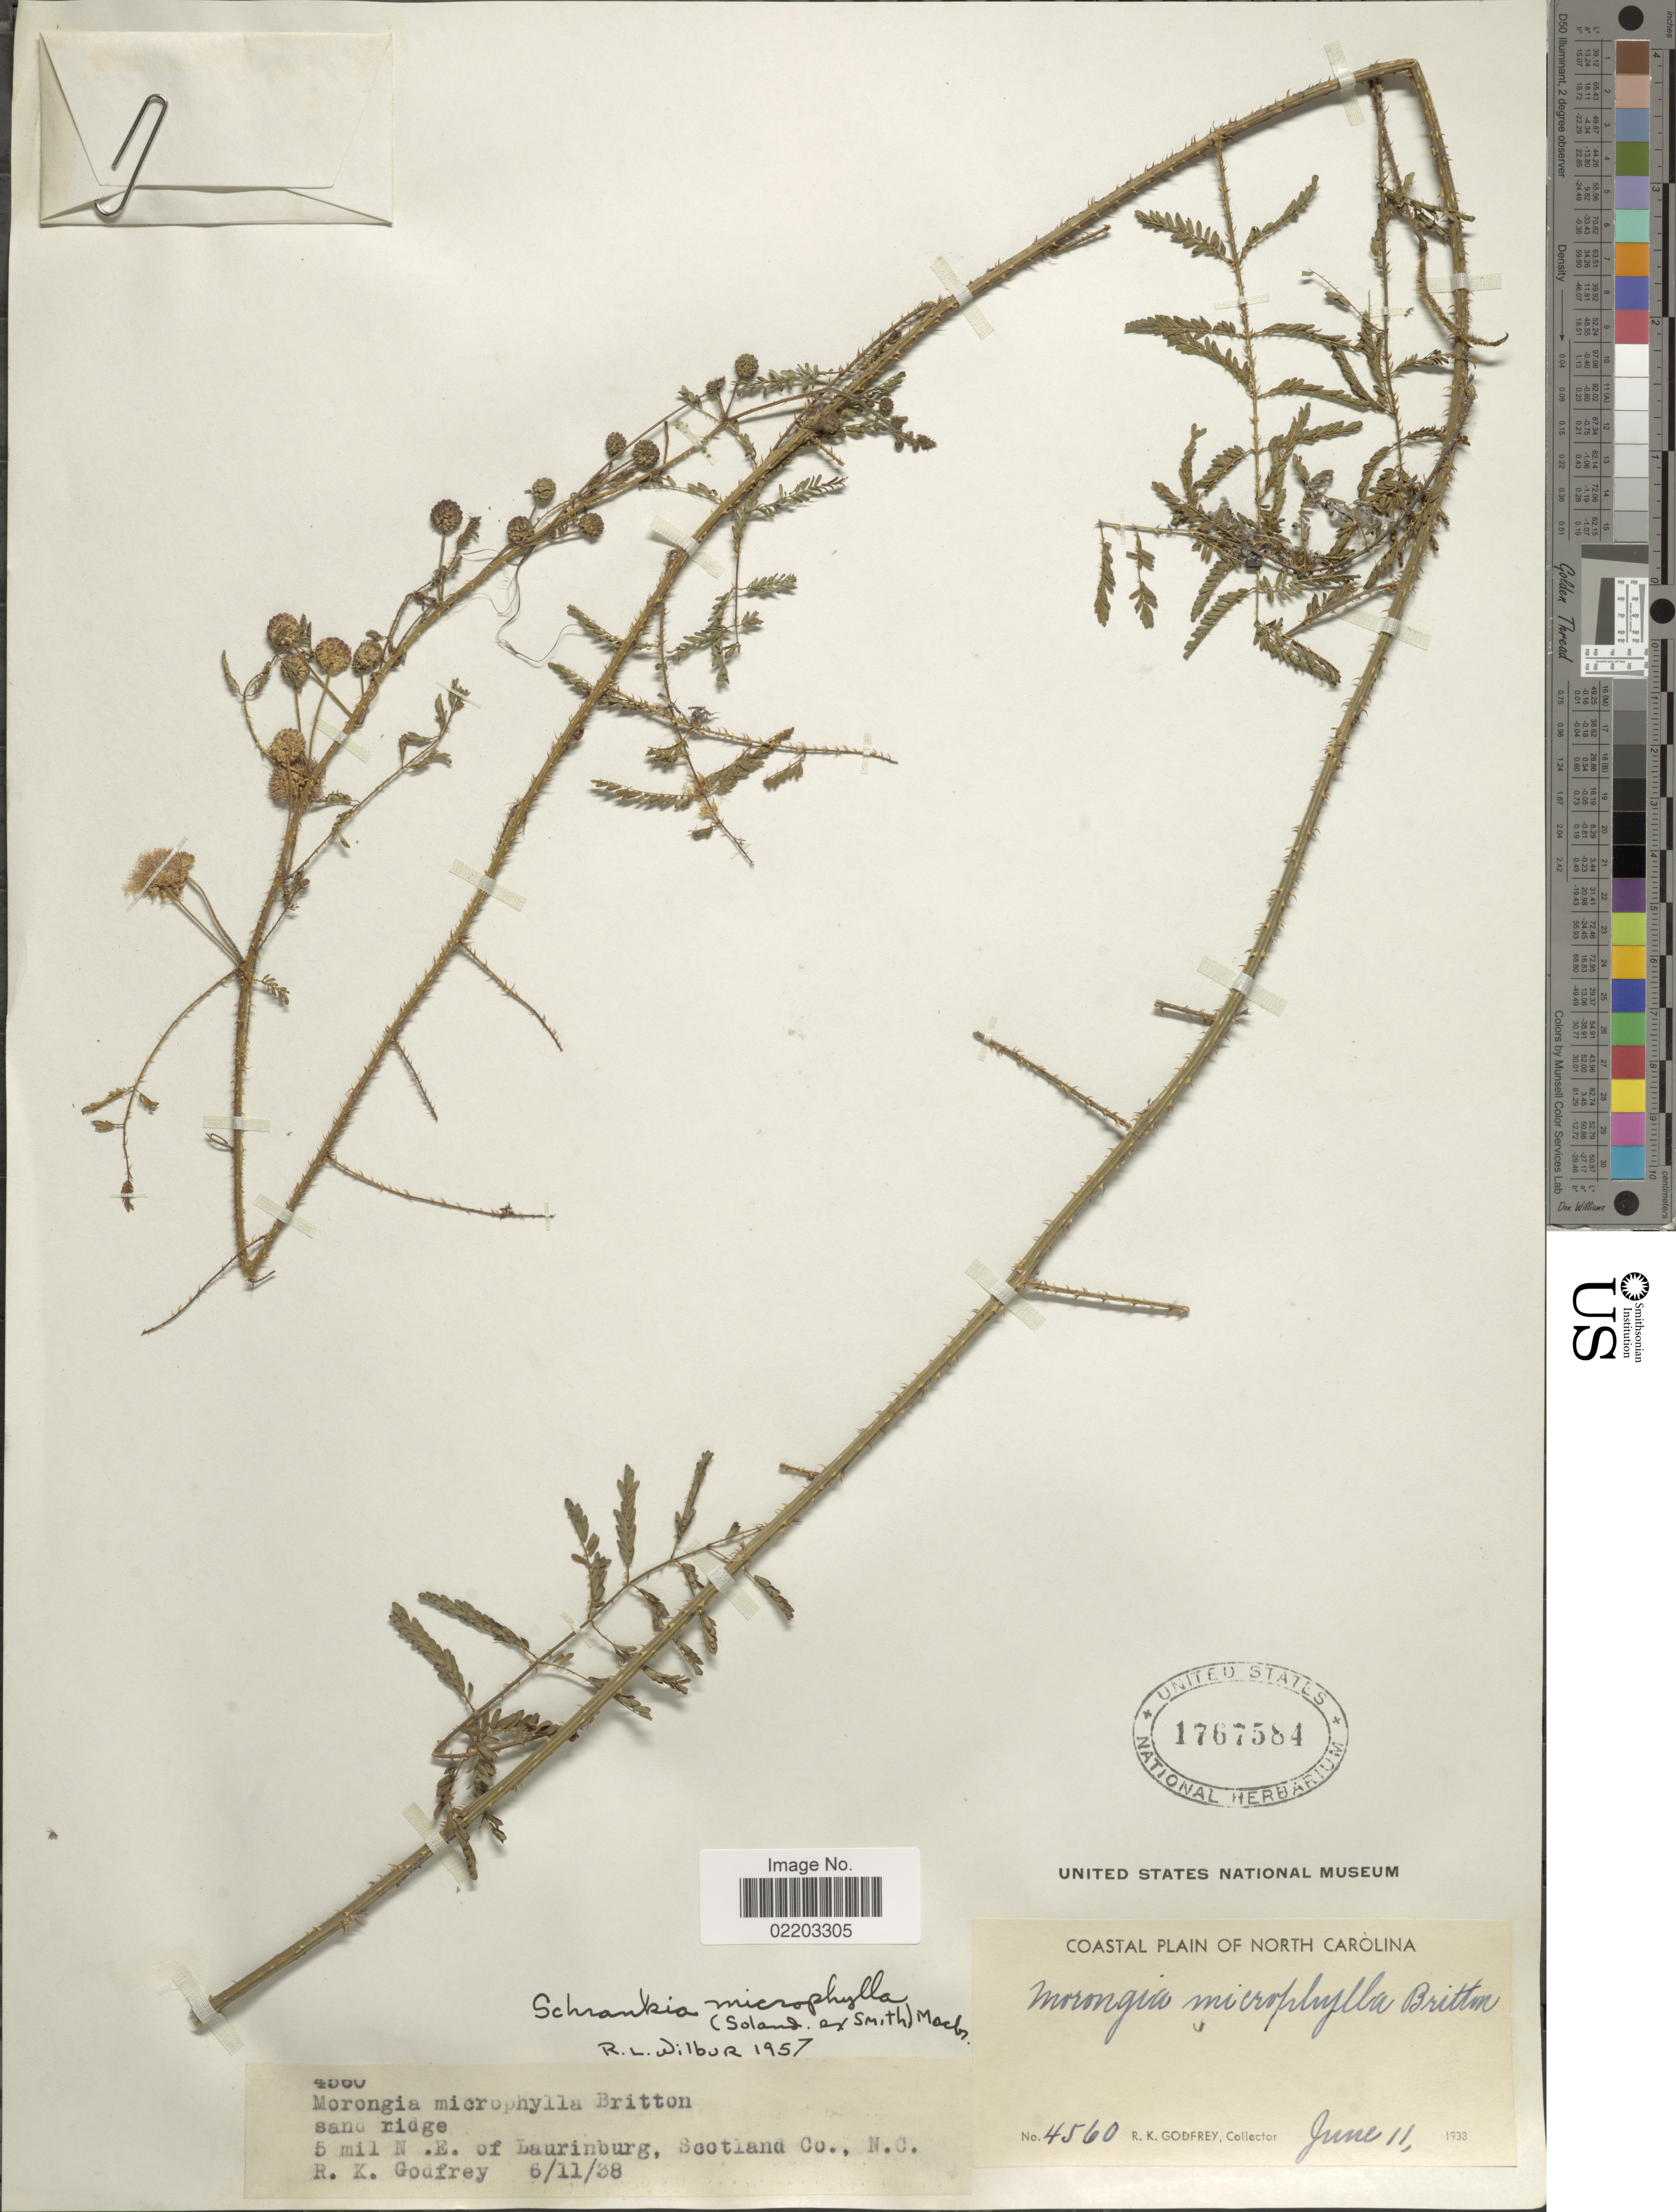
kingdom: Plantae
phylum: Tracheophyta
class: Magnoliopsida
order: Fabales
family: Fabaceae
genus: Mimosa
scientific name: Mimosa microphylla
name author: Dryand.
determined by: Strong, M. T., (US), Smithsonian Institution - National Museum of Natural History (UNITED STATES)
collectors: R. K. Godfrey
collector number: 4560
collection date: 1938-06-11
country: United States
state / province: North Carolina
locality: Coastal Plain of North Carolina, sand ridge, 5 mil N.E. of Laurinburg, Scotland Co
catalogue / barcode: US 1767584